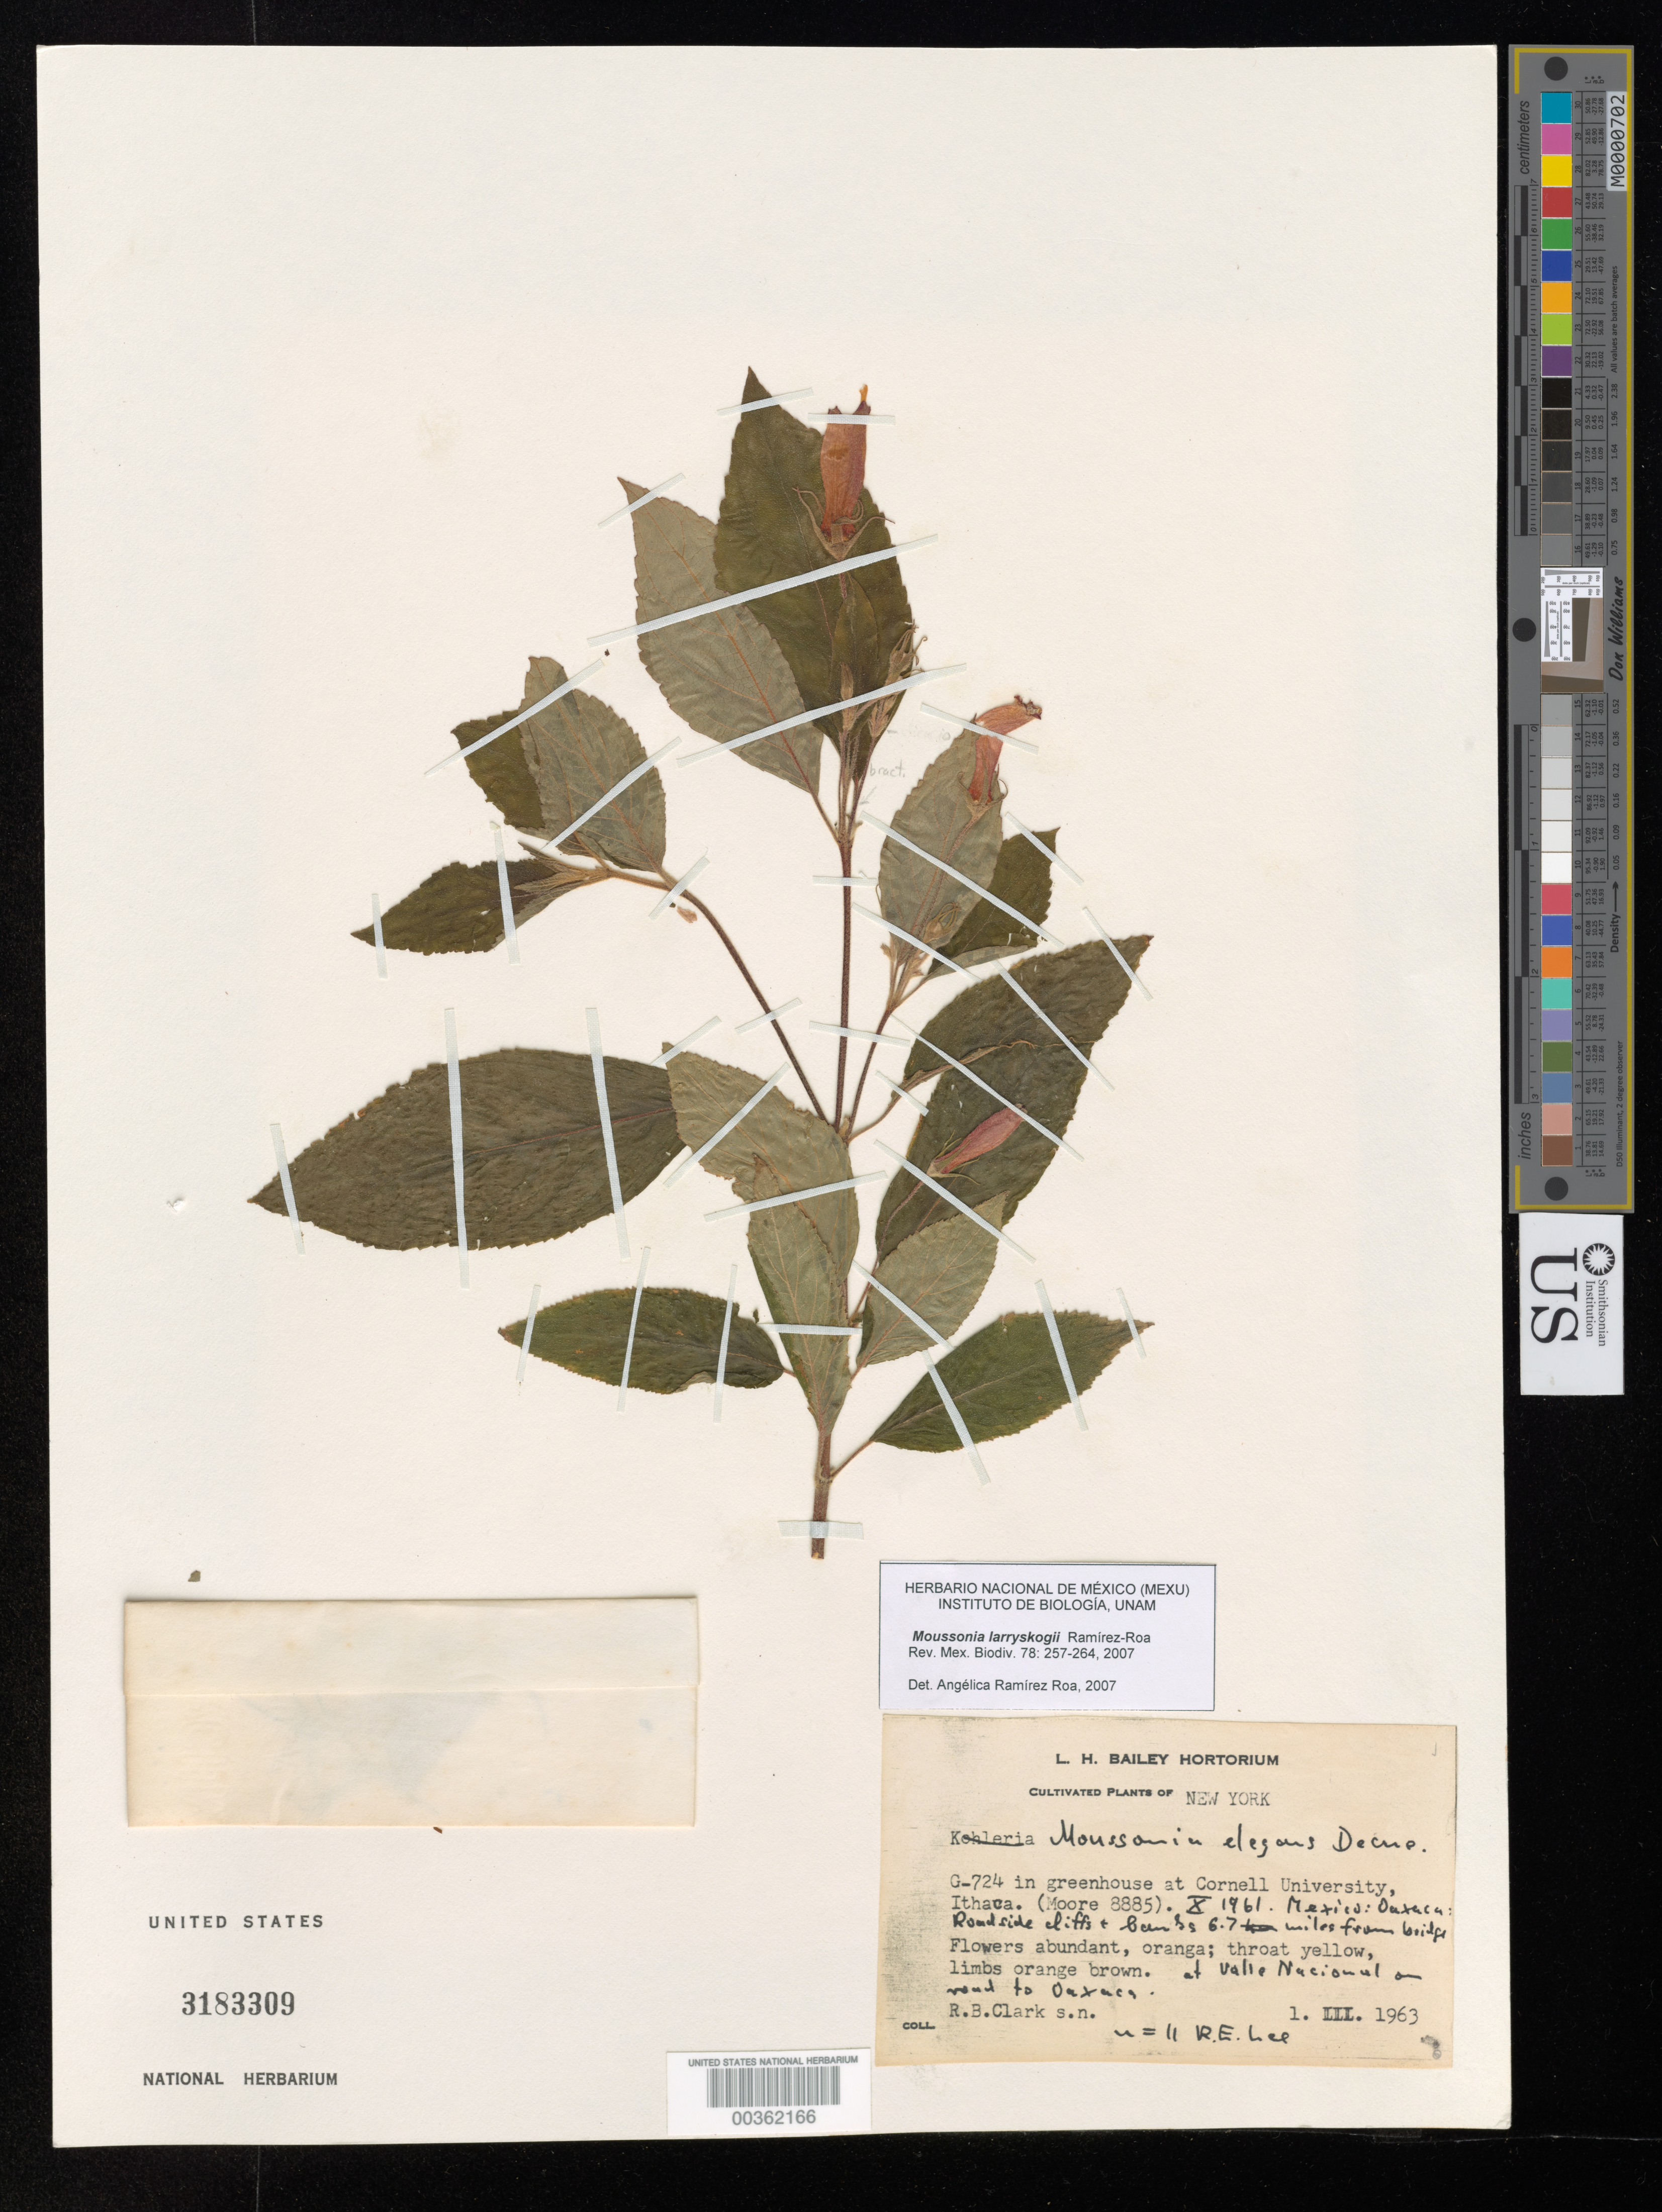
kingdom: Plantae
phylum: Tracheophyta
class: Magnoliopsida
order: Lamiales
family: Gesneriaceae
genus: Moussonia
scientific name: Moussonia larryskogii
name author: Ram.-Roa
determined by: Ramírez-Roa, A.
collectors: R. B. Clark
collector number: s.n. [G-724]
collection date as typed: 01 Mar 1963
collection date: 1963-03-01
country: Mexico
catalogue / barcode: US 3183309